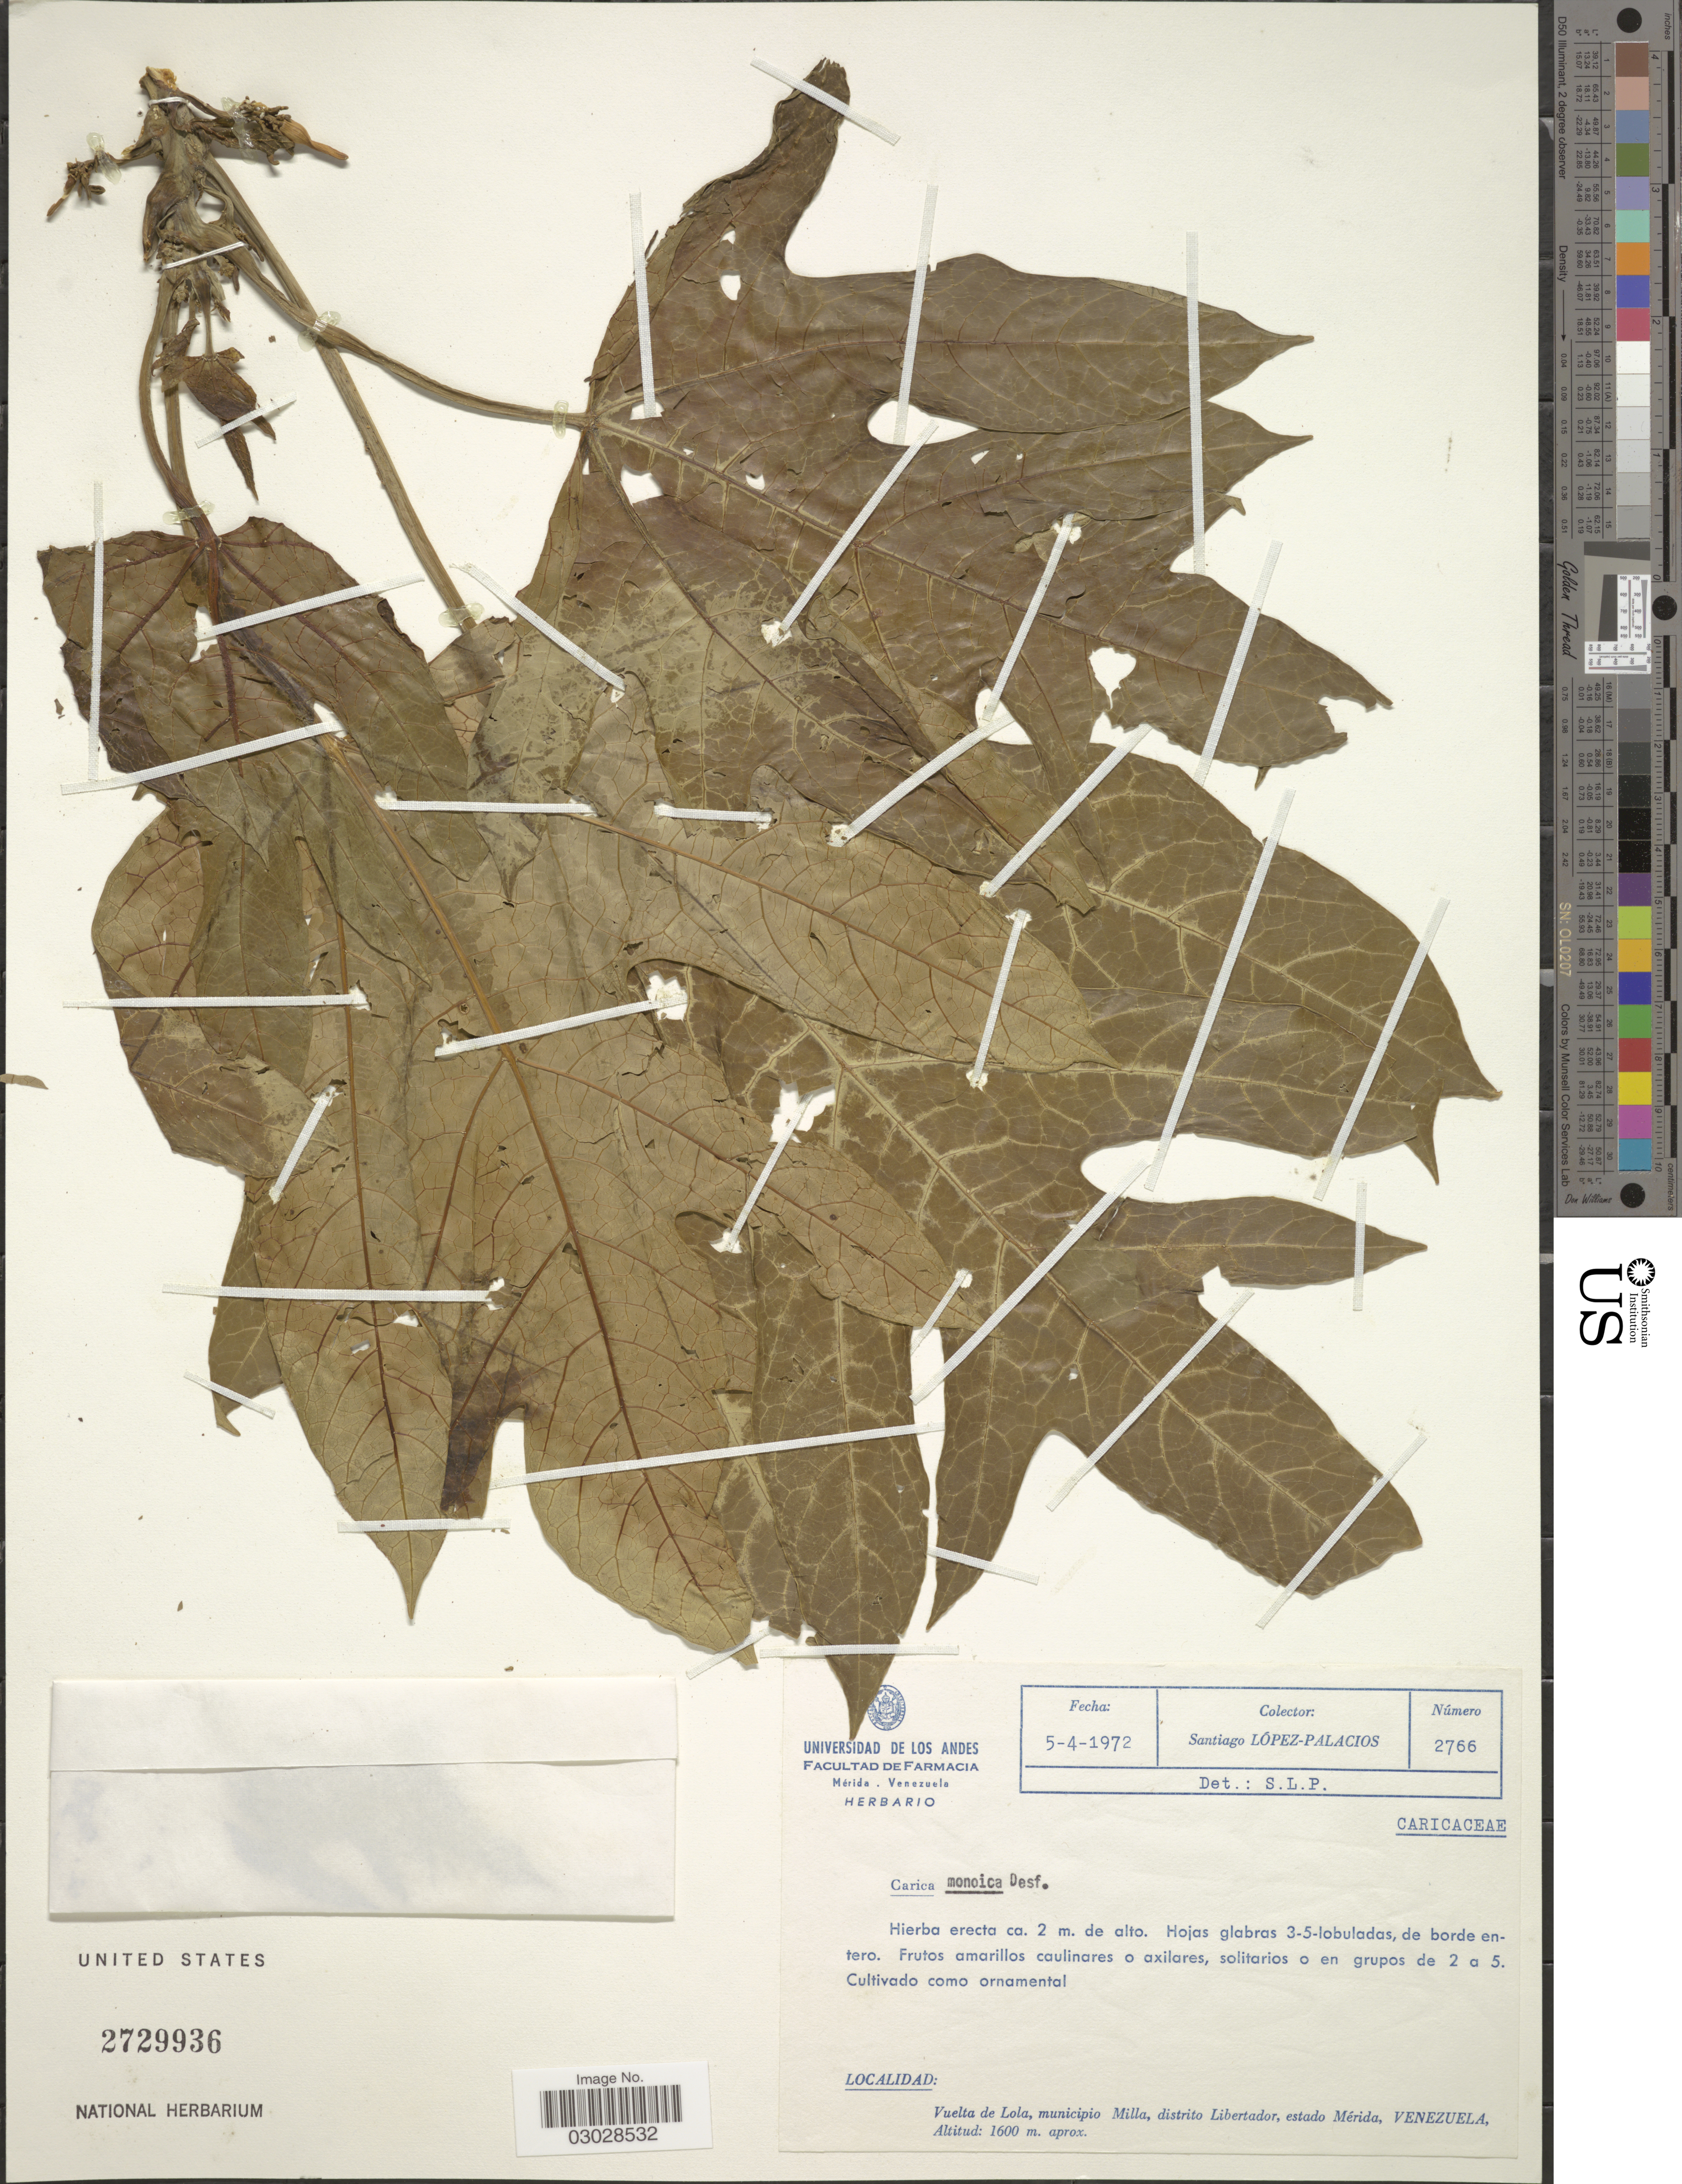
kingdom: Plantae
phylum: Tracheophyta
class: Magnoliopsida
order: Brassicales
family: Caricaceae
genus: Vasconcellea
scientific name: Vasconcellea monoica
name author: (Desf.) A. DC.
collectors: S. López-Palacios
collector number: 2766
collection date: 1972-04-05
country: Venezuela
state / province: Mérida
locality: Vuelta de Lola, municipio Milla, distrito Libertador.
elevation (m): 1600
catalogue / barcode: US 2729936